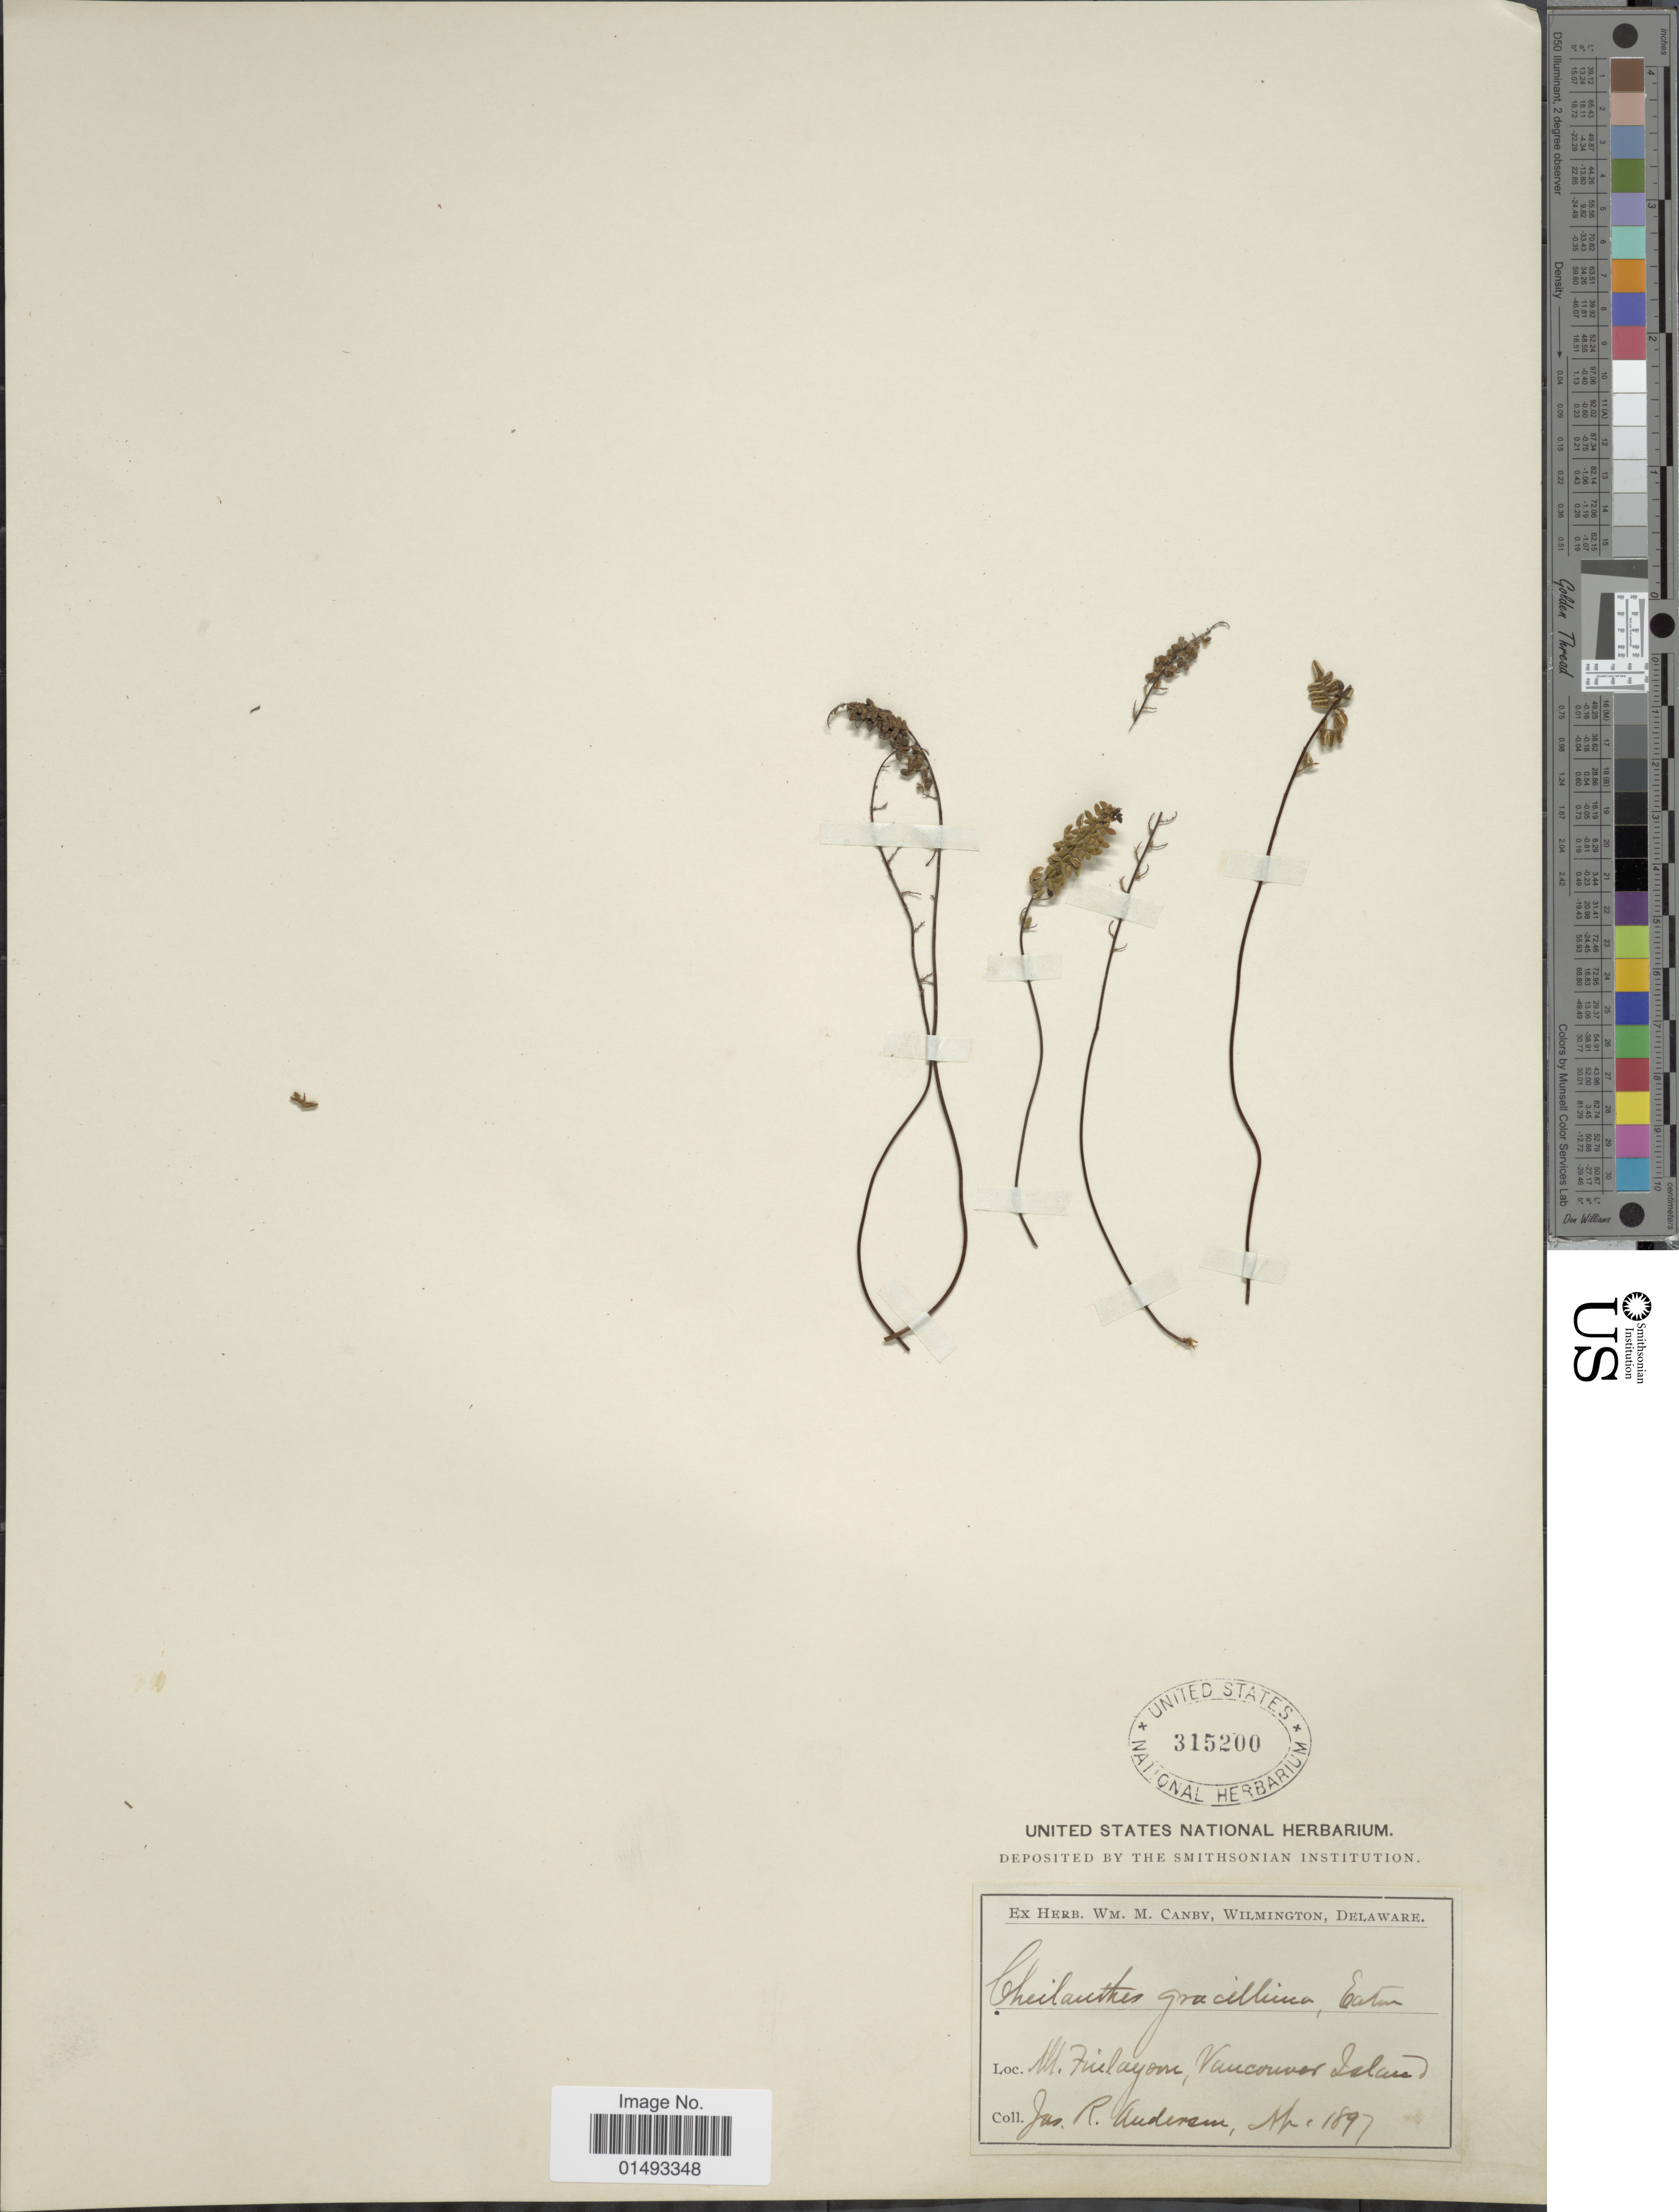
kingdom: Plantae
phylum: Tracheophyta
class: Polypodiopsida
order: Polypodiales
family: Pteridaceae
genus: Myriopteris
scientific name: Myriopteris gracillima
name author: (D.C. Eaton) J. Sm.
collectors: J. R. Anderson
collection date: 1897-04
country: Canada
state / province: British Columbia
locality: Mt Finlayson, Vancouver Island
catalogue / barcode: US 315200